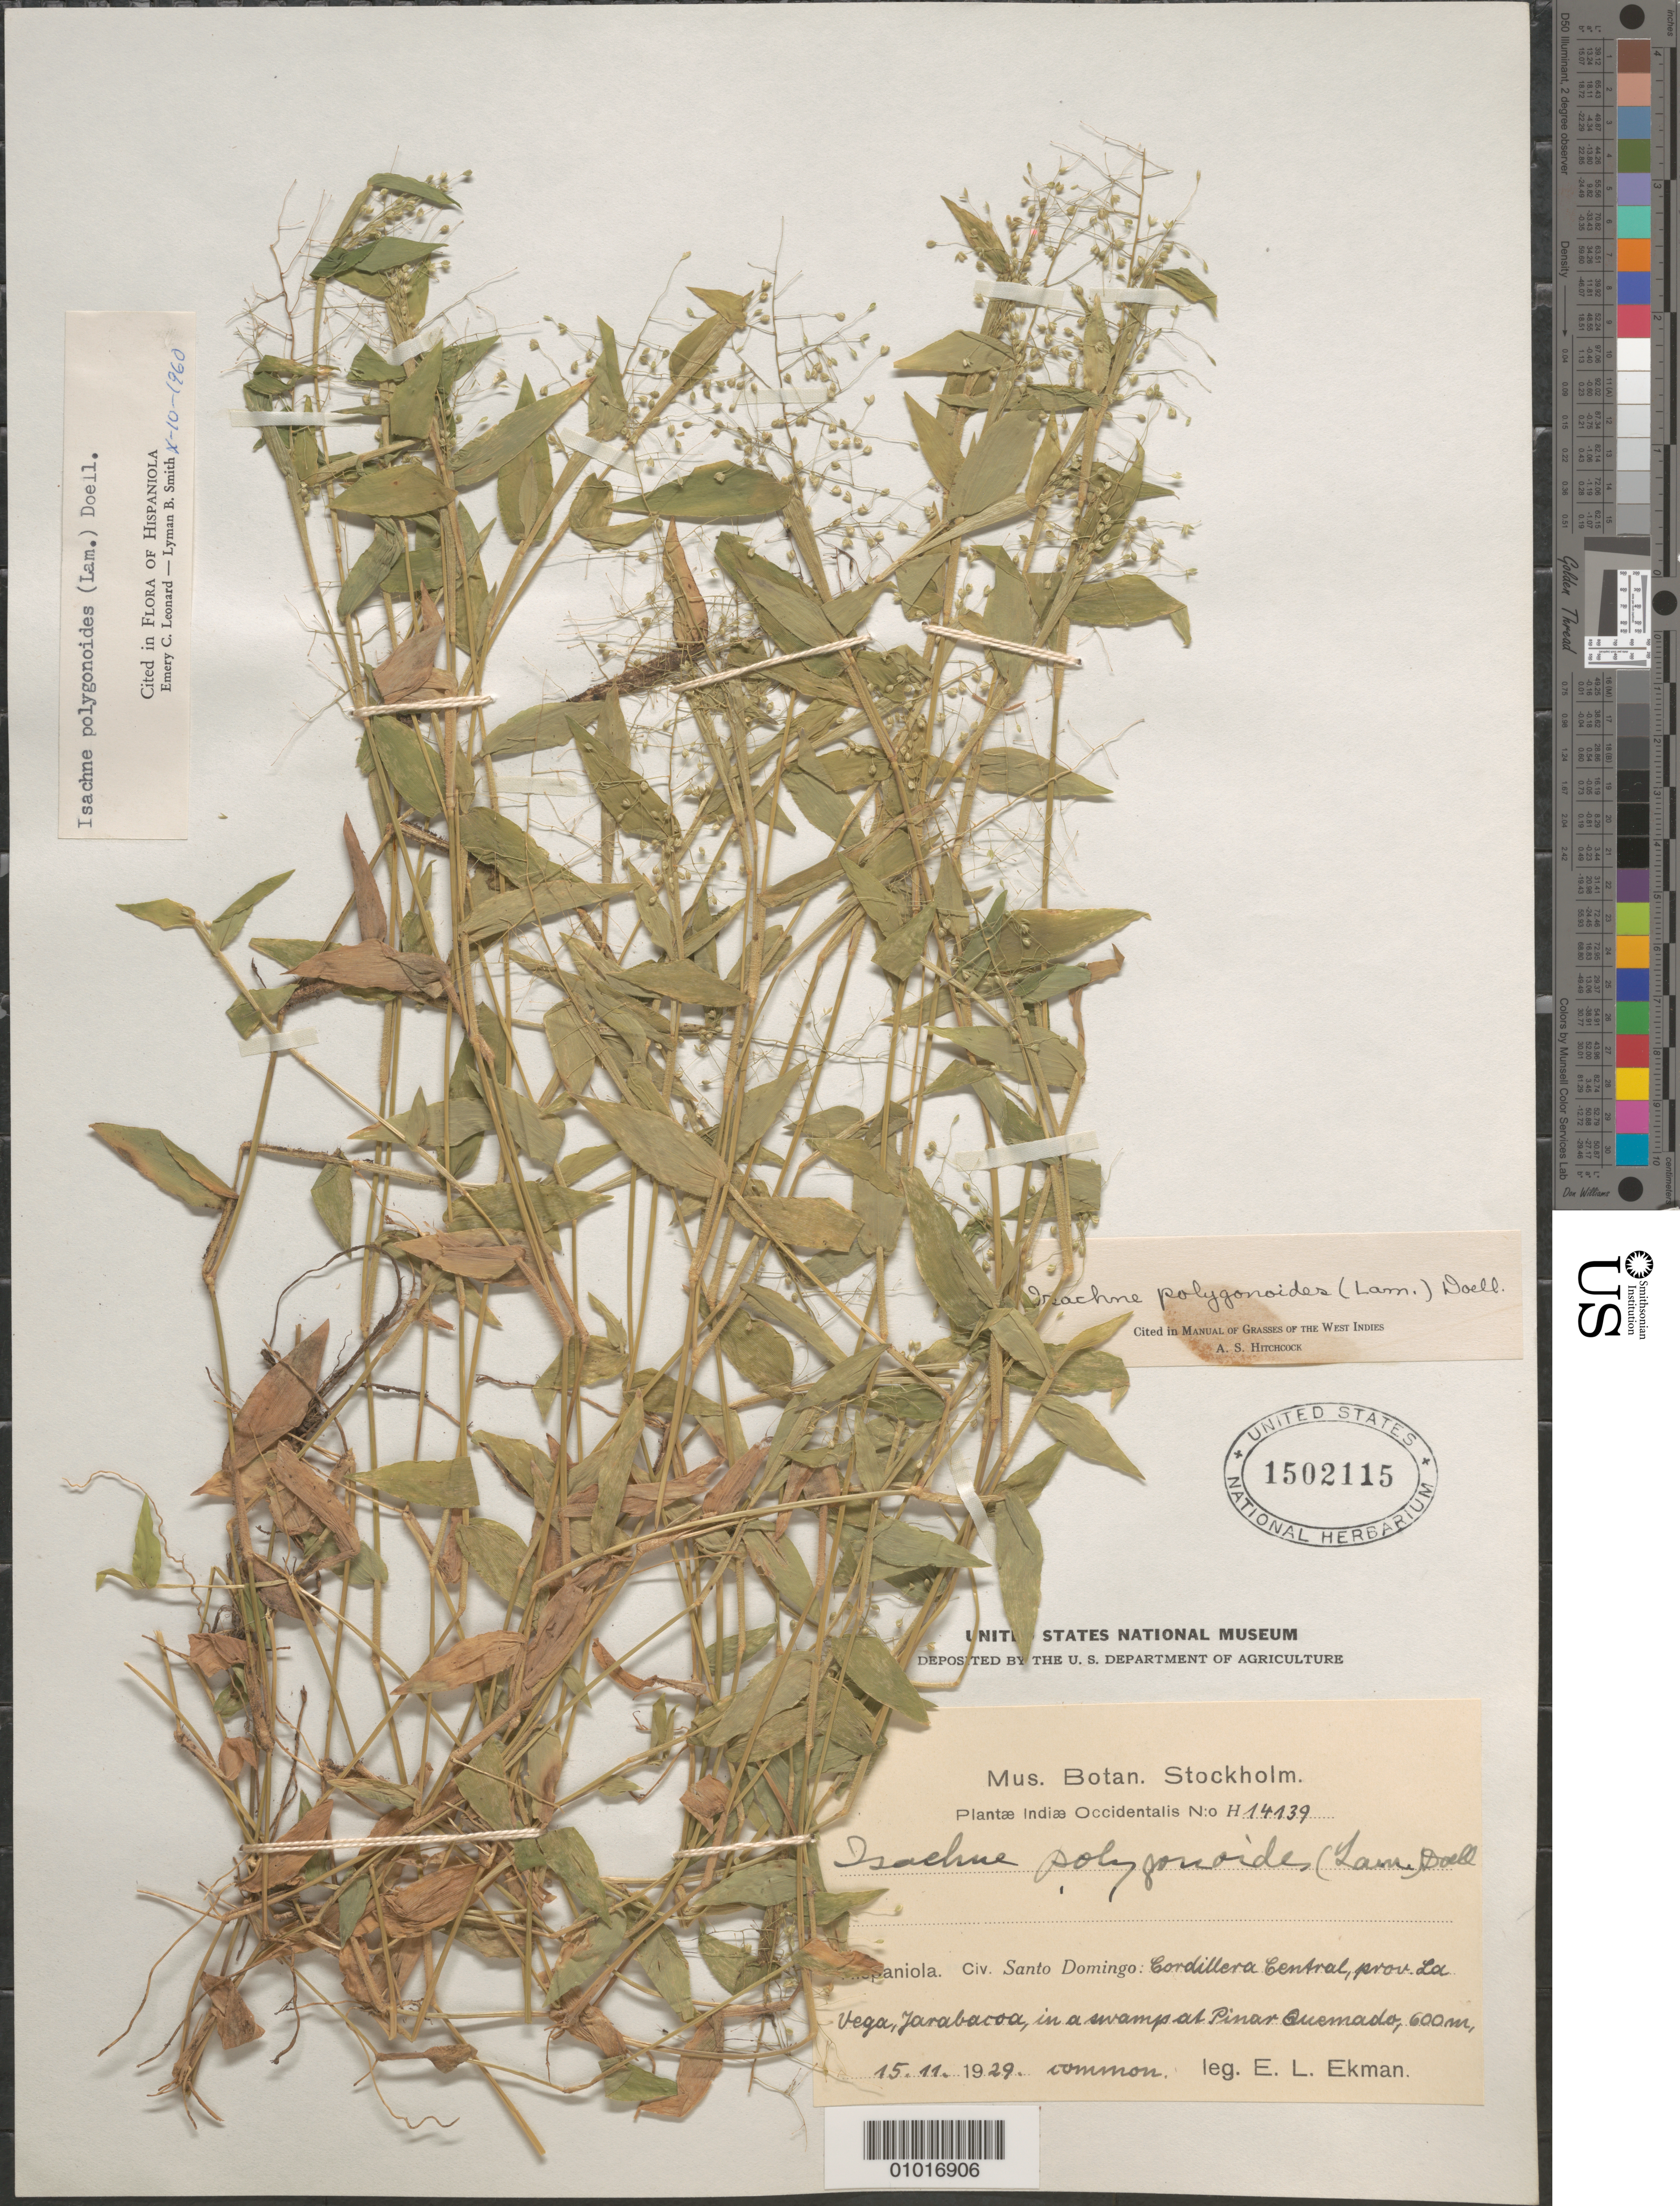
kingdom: Plantae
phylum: Tracheophyta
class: Liliopsida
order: Poales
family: Poaceae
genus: Isachne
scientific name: Isachne polygonoides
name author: (Lam.) Döll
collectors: E. L. Ekman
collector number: H 14139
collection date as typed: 15 Nov 1929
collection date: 1929-11-15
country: Dominican Republic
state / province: La Vega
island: Hispaniola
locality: Cordillera Central, Prov. La Vega, Jarabacoa, in a swamp at Pinar Quemado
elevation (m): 600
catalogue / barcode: US 1502115